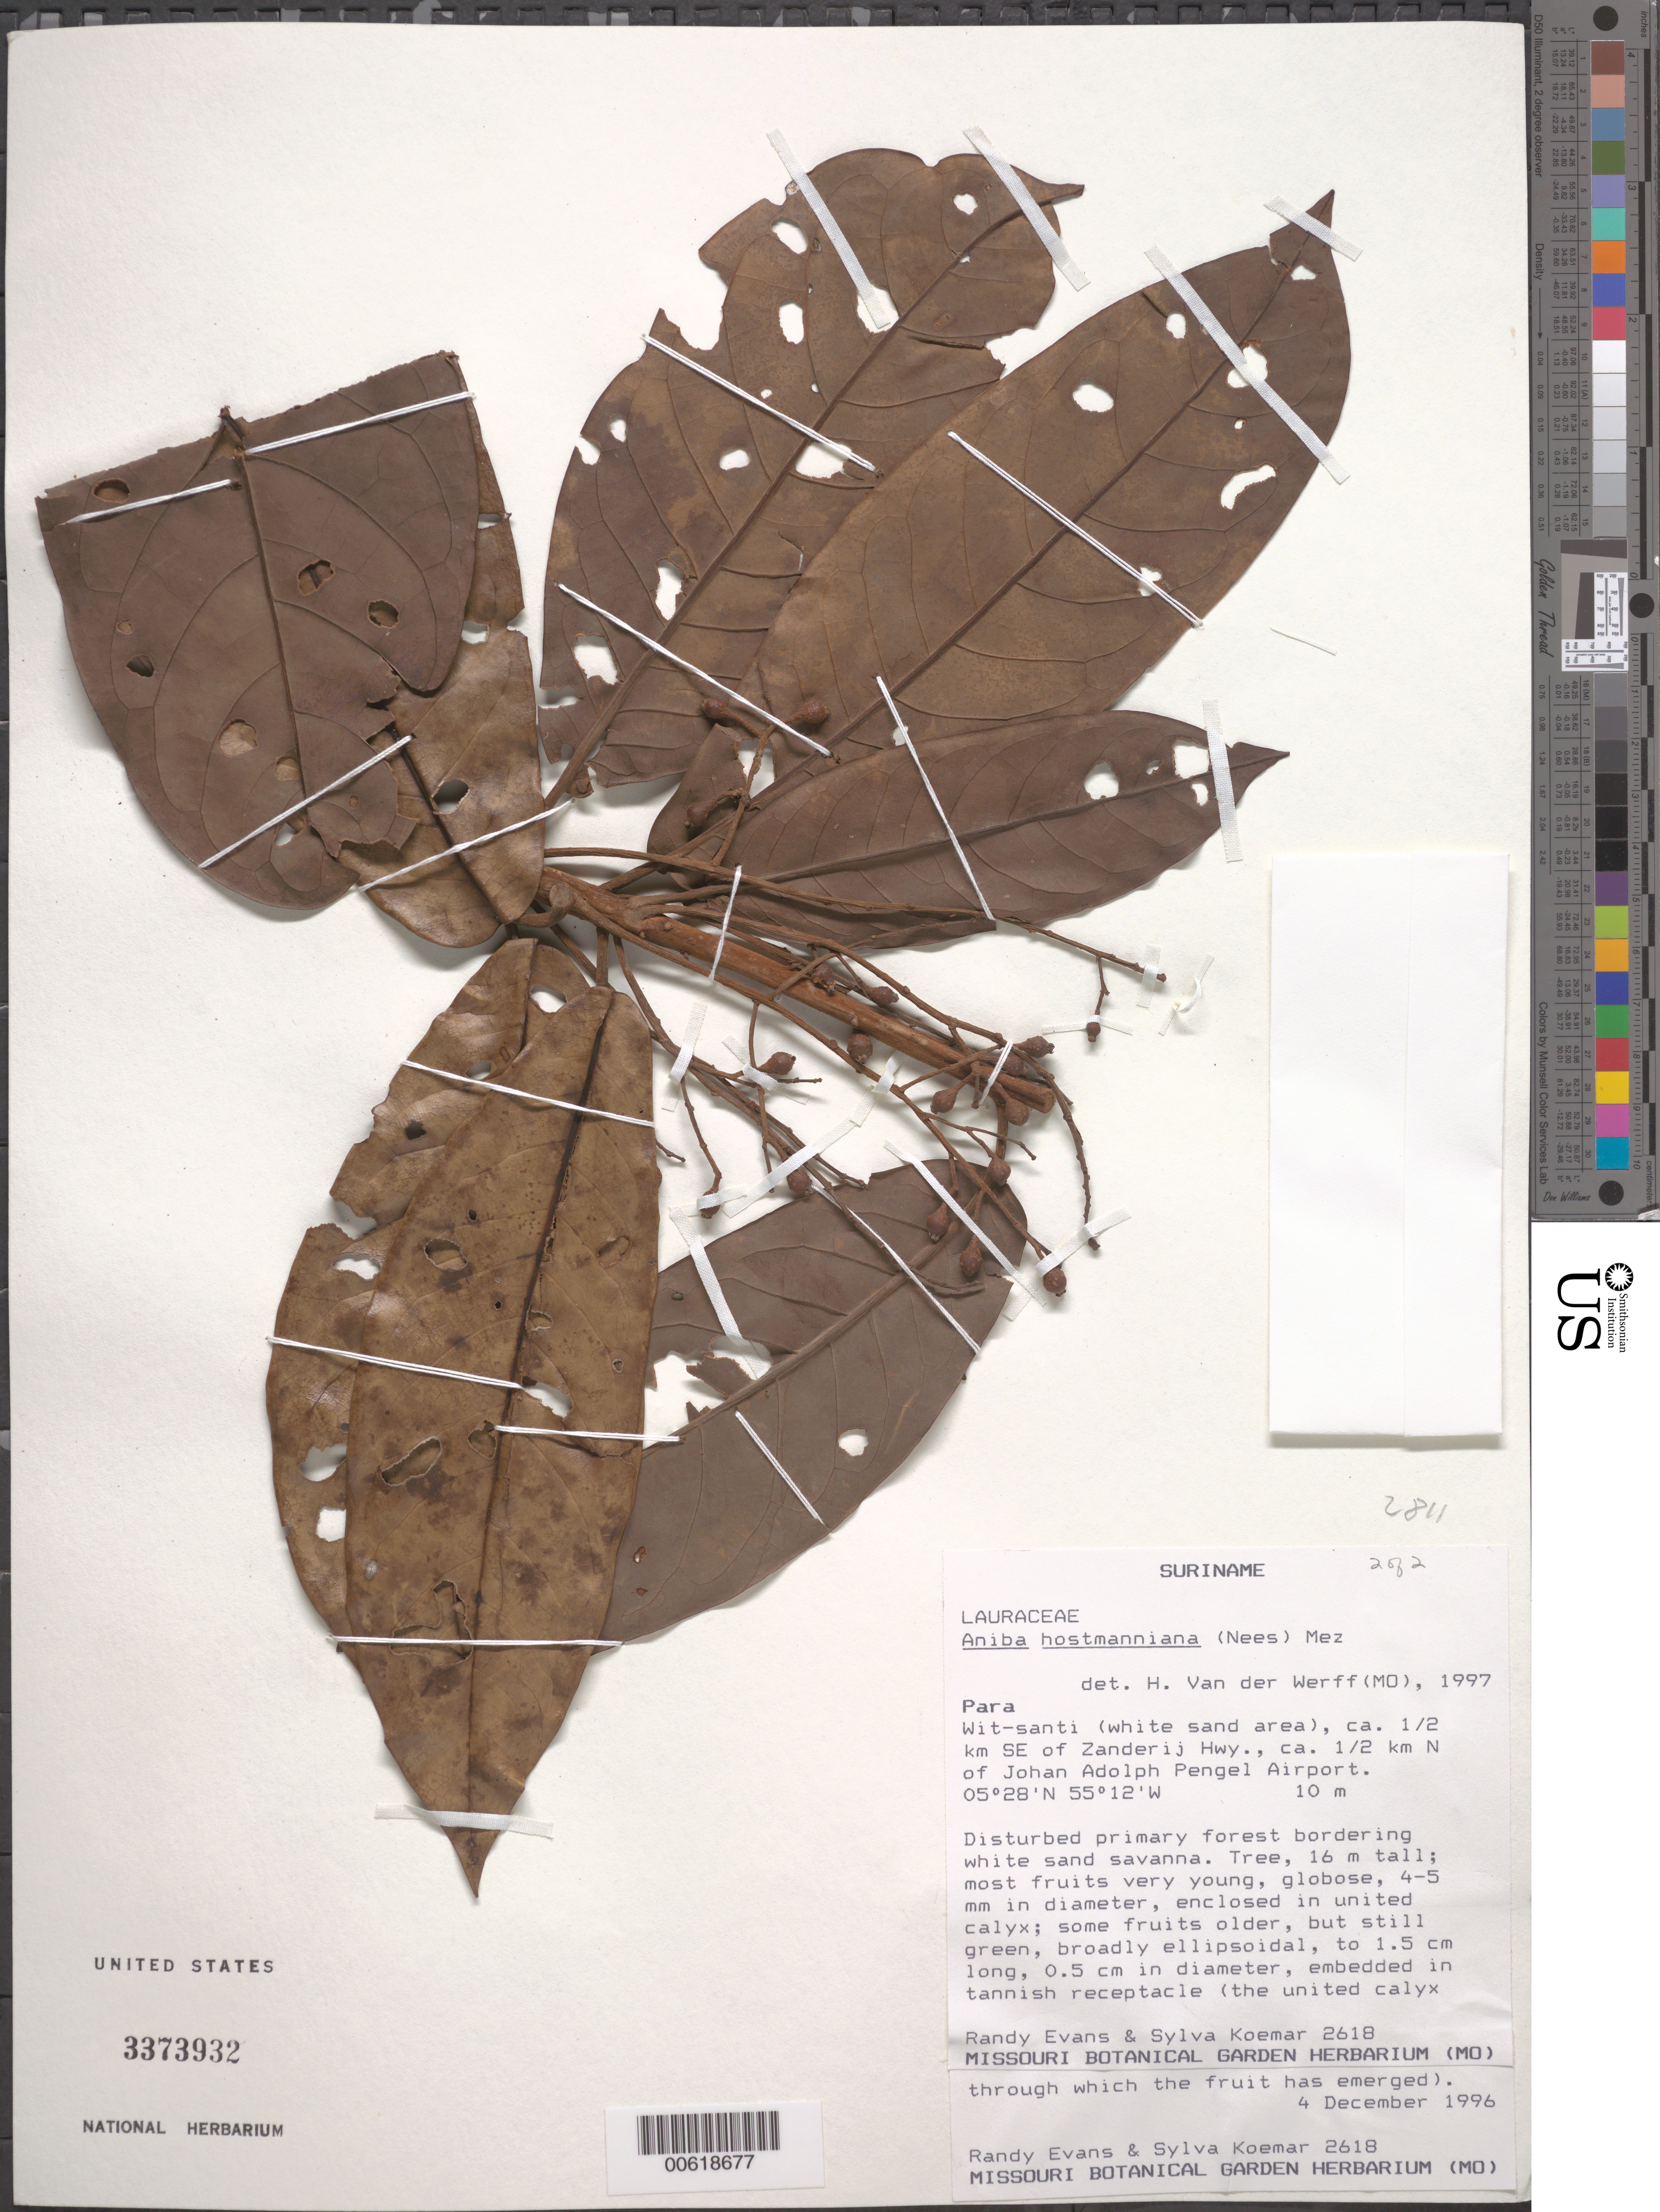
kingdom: Plantae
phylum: Tracheophyta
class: Magnoliopsida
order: Laurales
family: Lauraceae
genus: Aniba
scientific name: Aniba hostmanniana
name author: (Nees) Mez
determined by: van der Werff, H., (MO), Missouri Botanical Garden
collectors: R. Evans & S. Koemar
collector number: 2618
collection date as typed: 4-Dec-96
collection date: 1996-12-04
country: Suriname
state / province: Para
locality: Wit-santi, 0.5 km SE of Zanderij Hwy., 0.5 km N of Johan Adolph Pengel Airport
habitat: Disturbed primary forest bordering white sand savanna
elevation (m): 10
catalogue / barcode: US 3373932